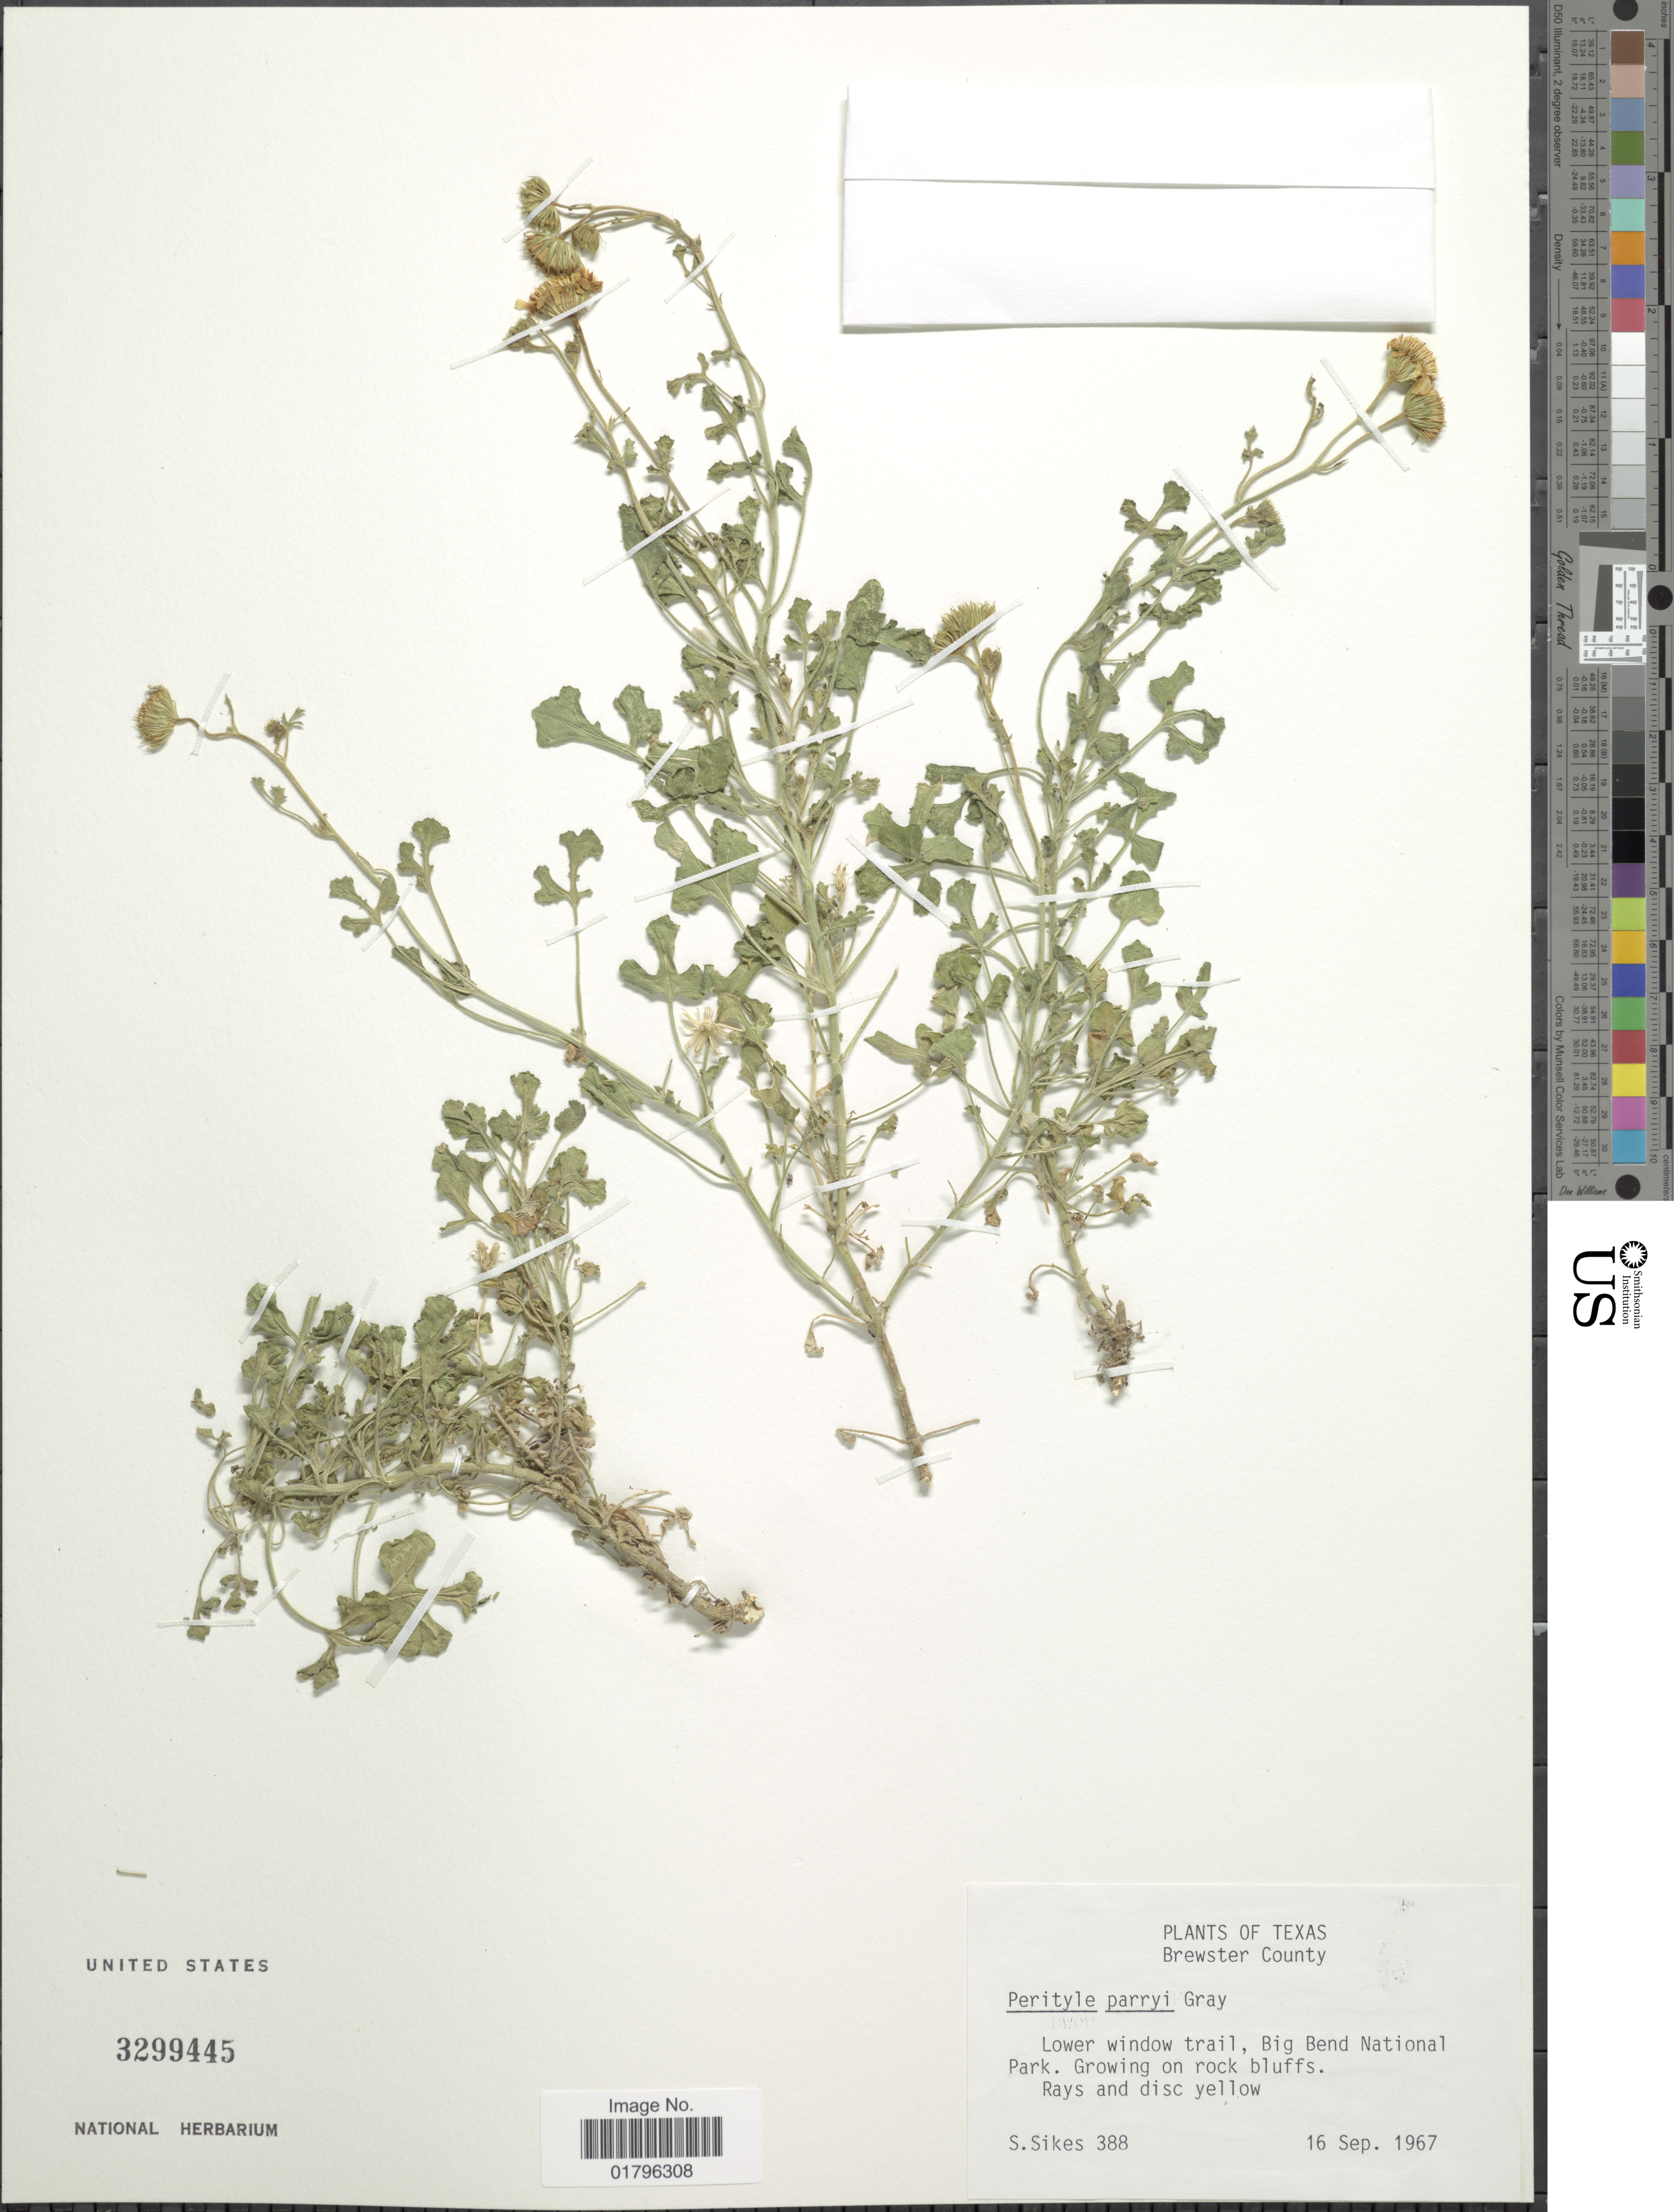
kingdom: Plantae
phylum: Tracheophyta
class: Magnoliopsida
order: Asterales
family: Asteraceae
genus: Perityle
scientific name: Perityle parryi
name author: A. Gray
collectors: S. Sikes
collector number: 388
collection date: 1967-09-16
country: United States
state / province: Texas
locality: Brewster County, Lower window trail, Big Bend National Park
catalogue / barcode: US 3299445